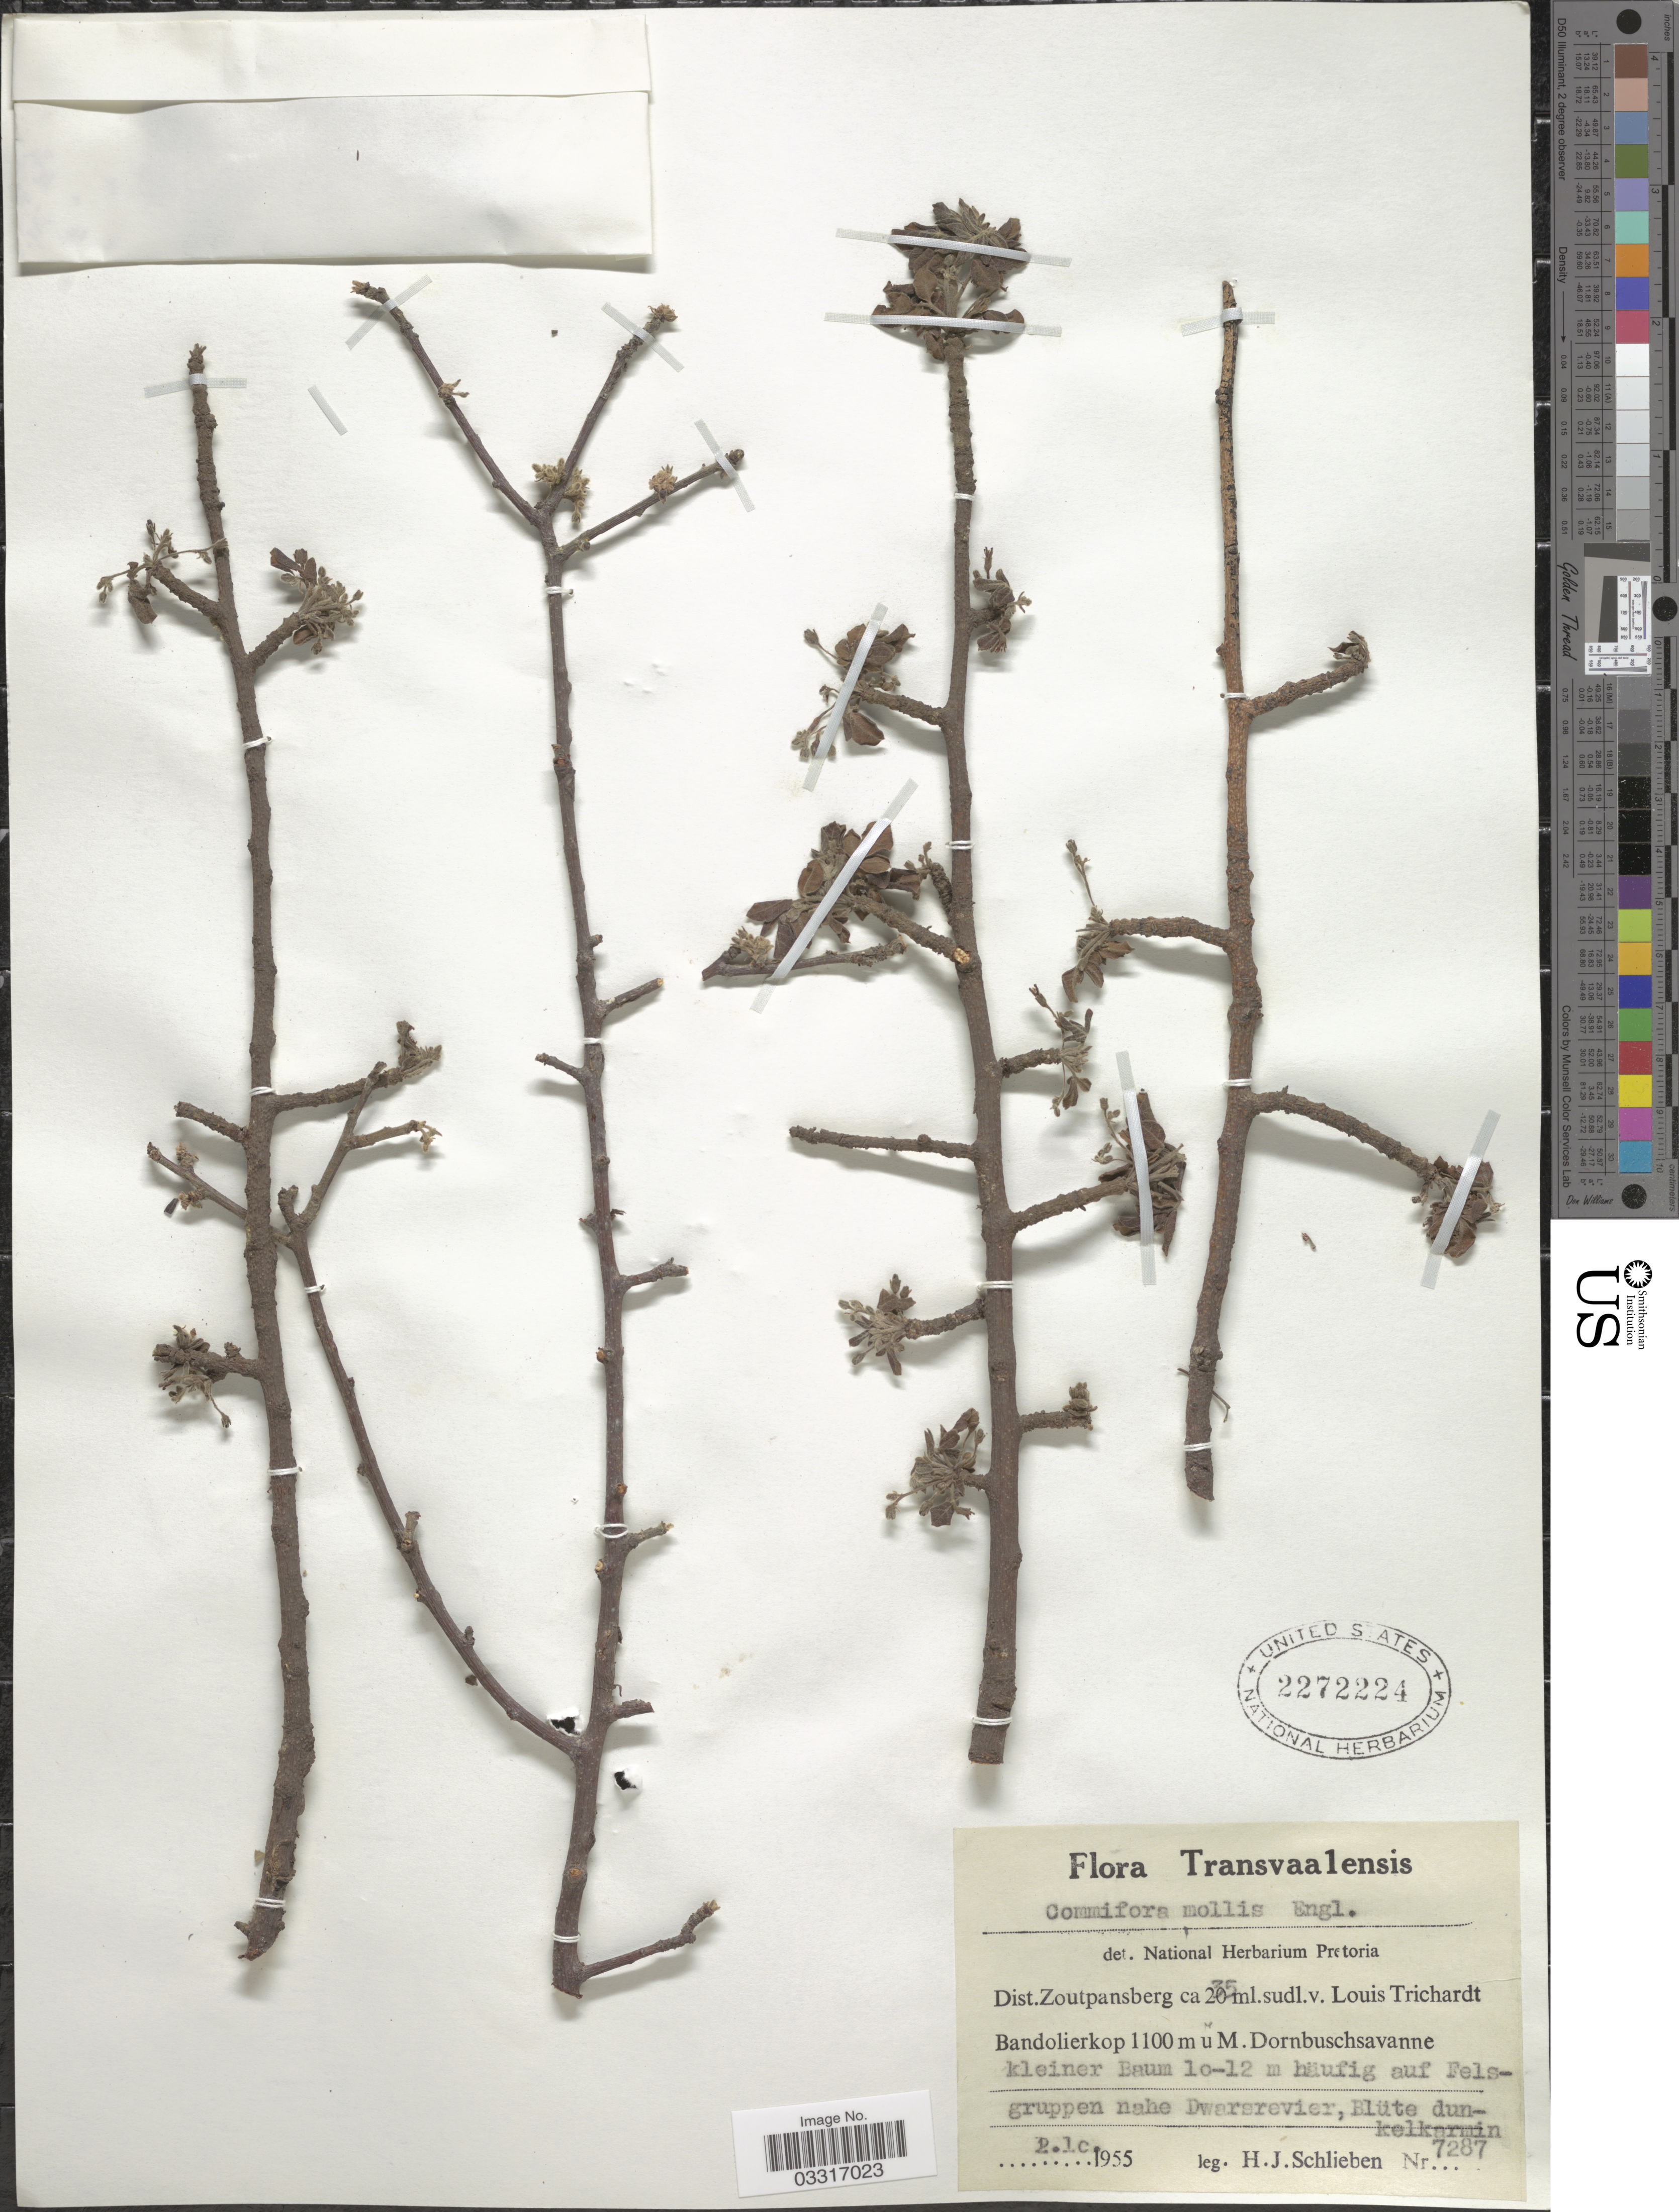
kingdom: Plantae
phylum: Tracheophyta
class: Magnoliopsida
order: Sapindales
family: Burseraceae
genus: Commiphora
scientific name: Commiphora mollis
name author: (Oliv.) Engl.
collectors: H. J. Schlieben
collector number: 7287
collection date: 1955-10-02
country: South Africa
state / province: Limpopo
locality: Transvaalensis. Dist. Zoutpansberg ca. 35 ml.sudl.v. Louis Trichardt Bandolierkop.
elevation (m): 1100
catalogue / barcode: US 2272224